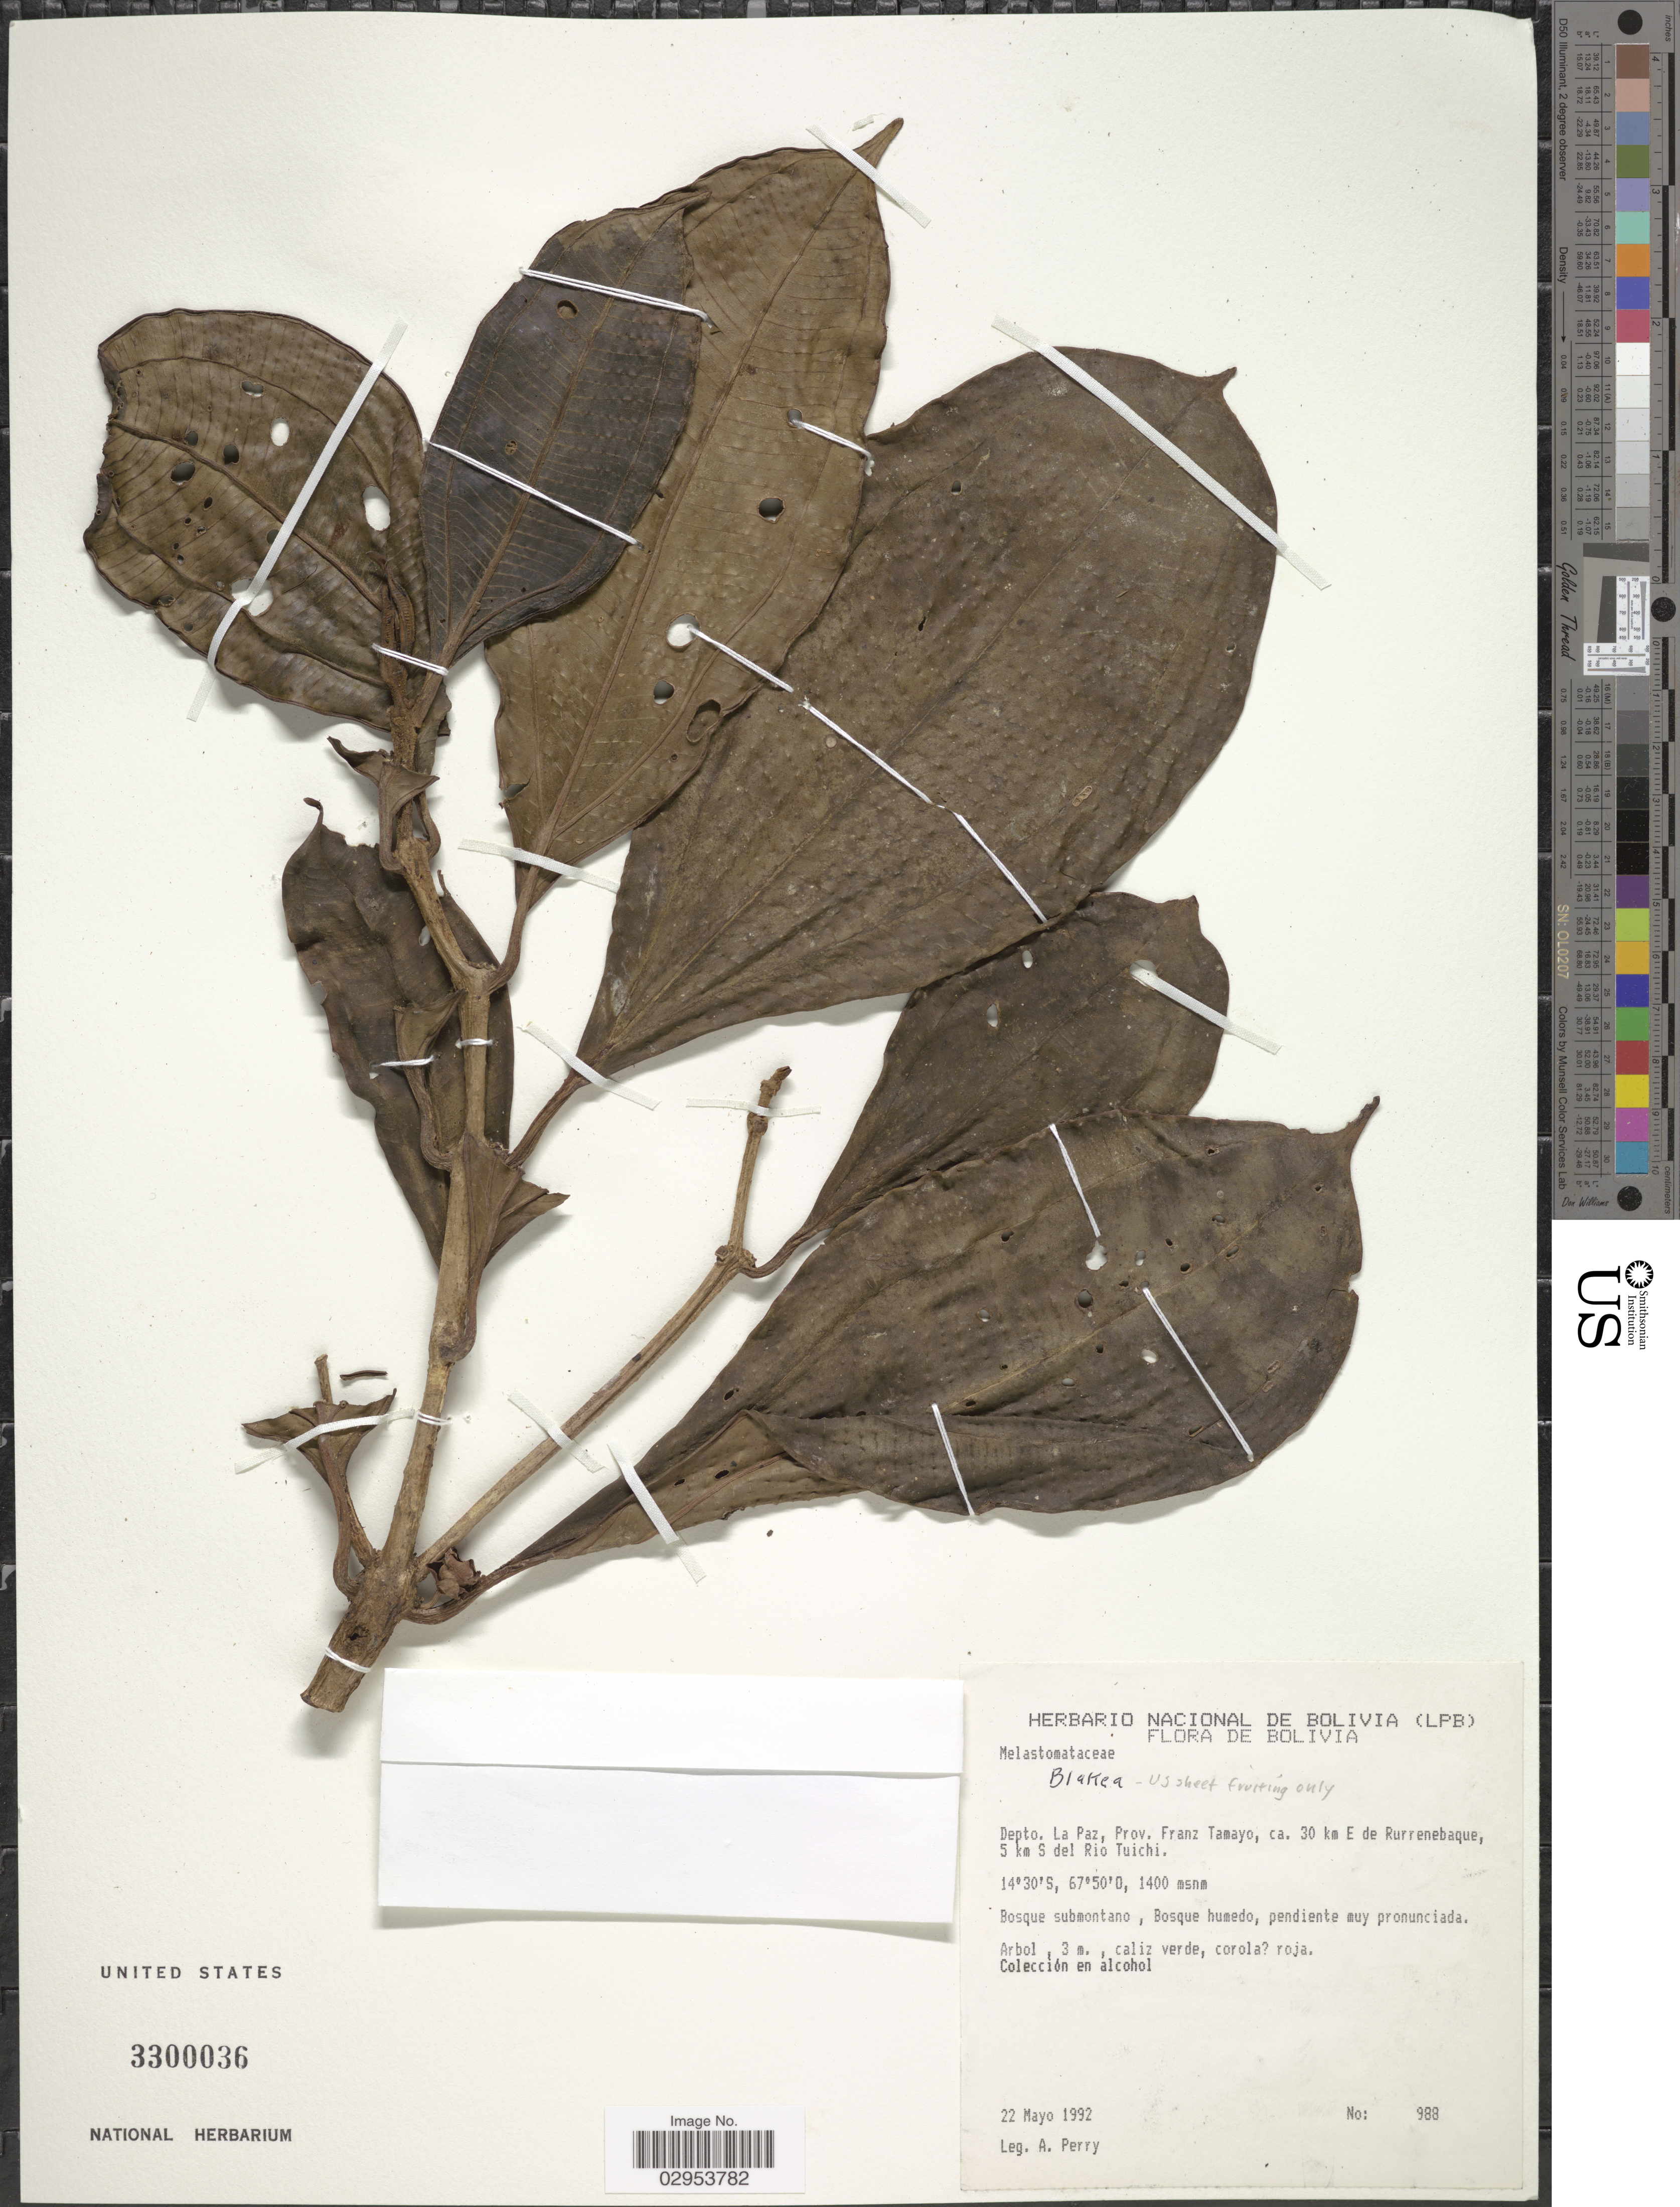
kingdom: Plantae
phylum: Tracheophyta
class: Magnoliopsida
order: Myrtales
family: Melastomataceae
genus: Blakea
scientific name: Blakea multiflora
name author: D. Don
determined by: Michelangeli, F. A.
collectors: A. Perry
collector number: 988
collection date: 1992-05-22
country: Bolivia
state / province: La Paz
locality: Depto. La Paz, Prov. Franz Tamayo, ca. 30 km E de Rurrenebaque, 5 km S del Rio Tuichi.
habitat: Bosque submontano, Bosque humedo, pendiente muy pronunciada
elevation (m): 1400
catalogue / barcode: US 3300036